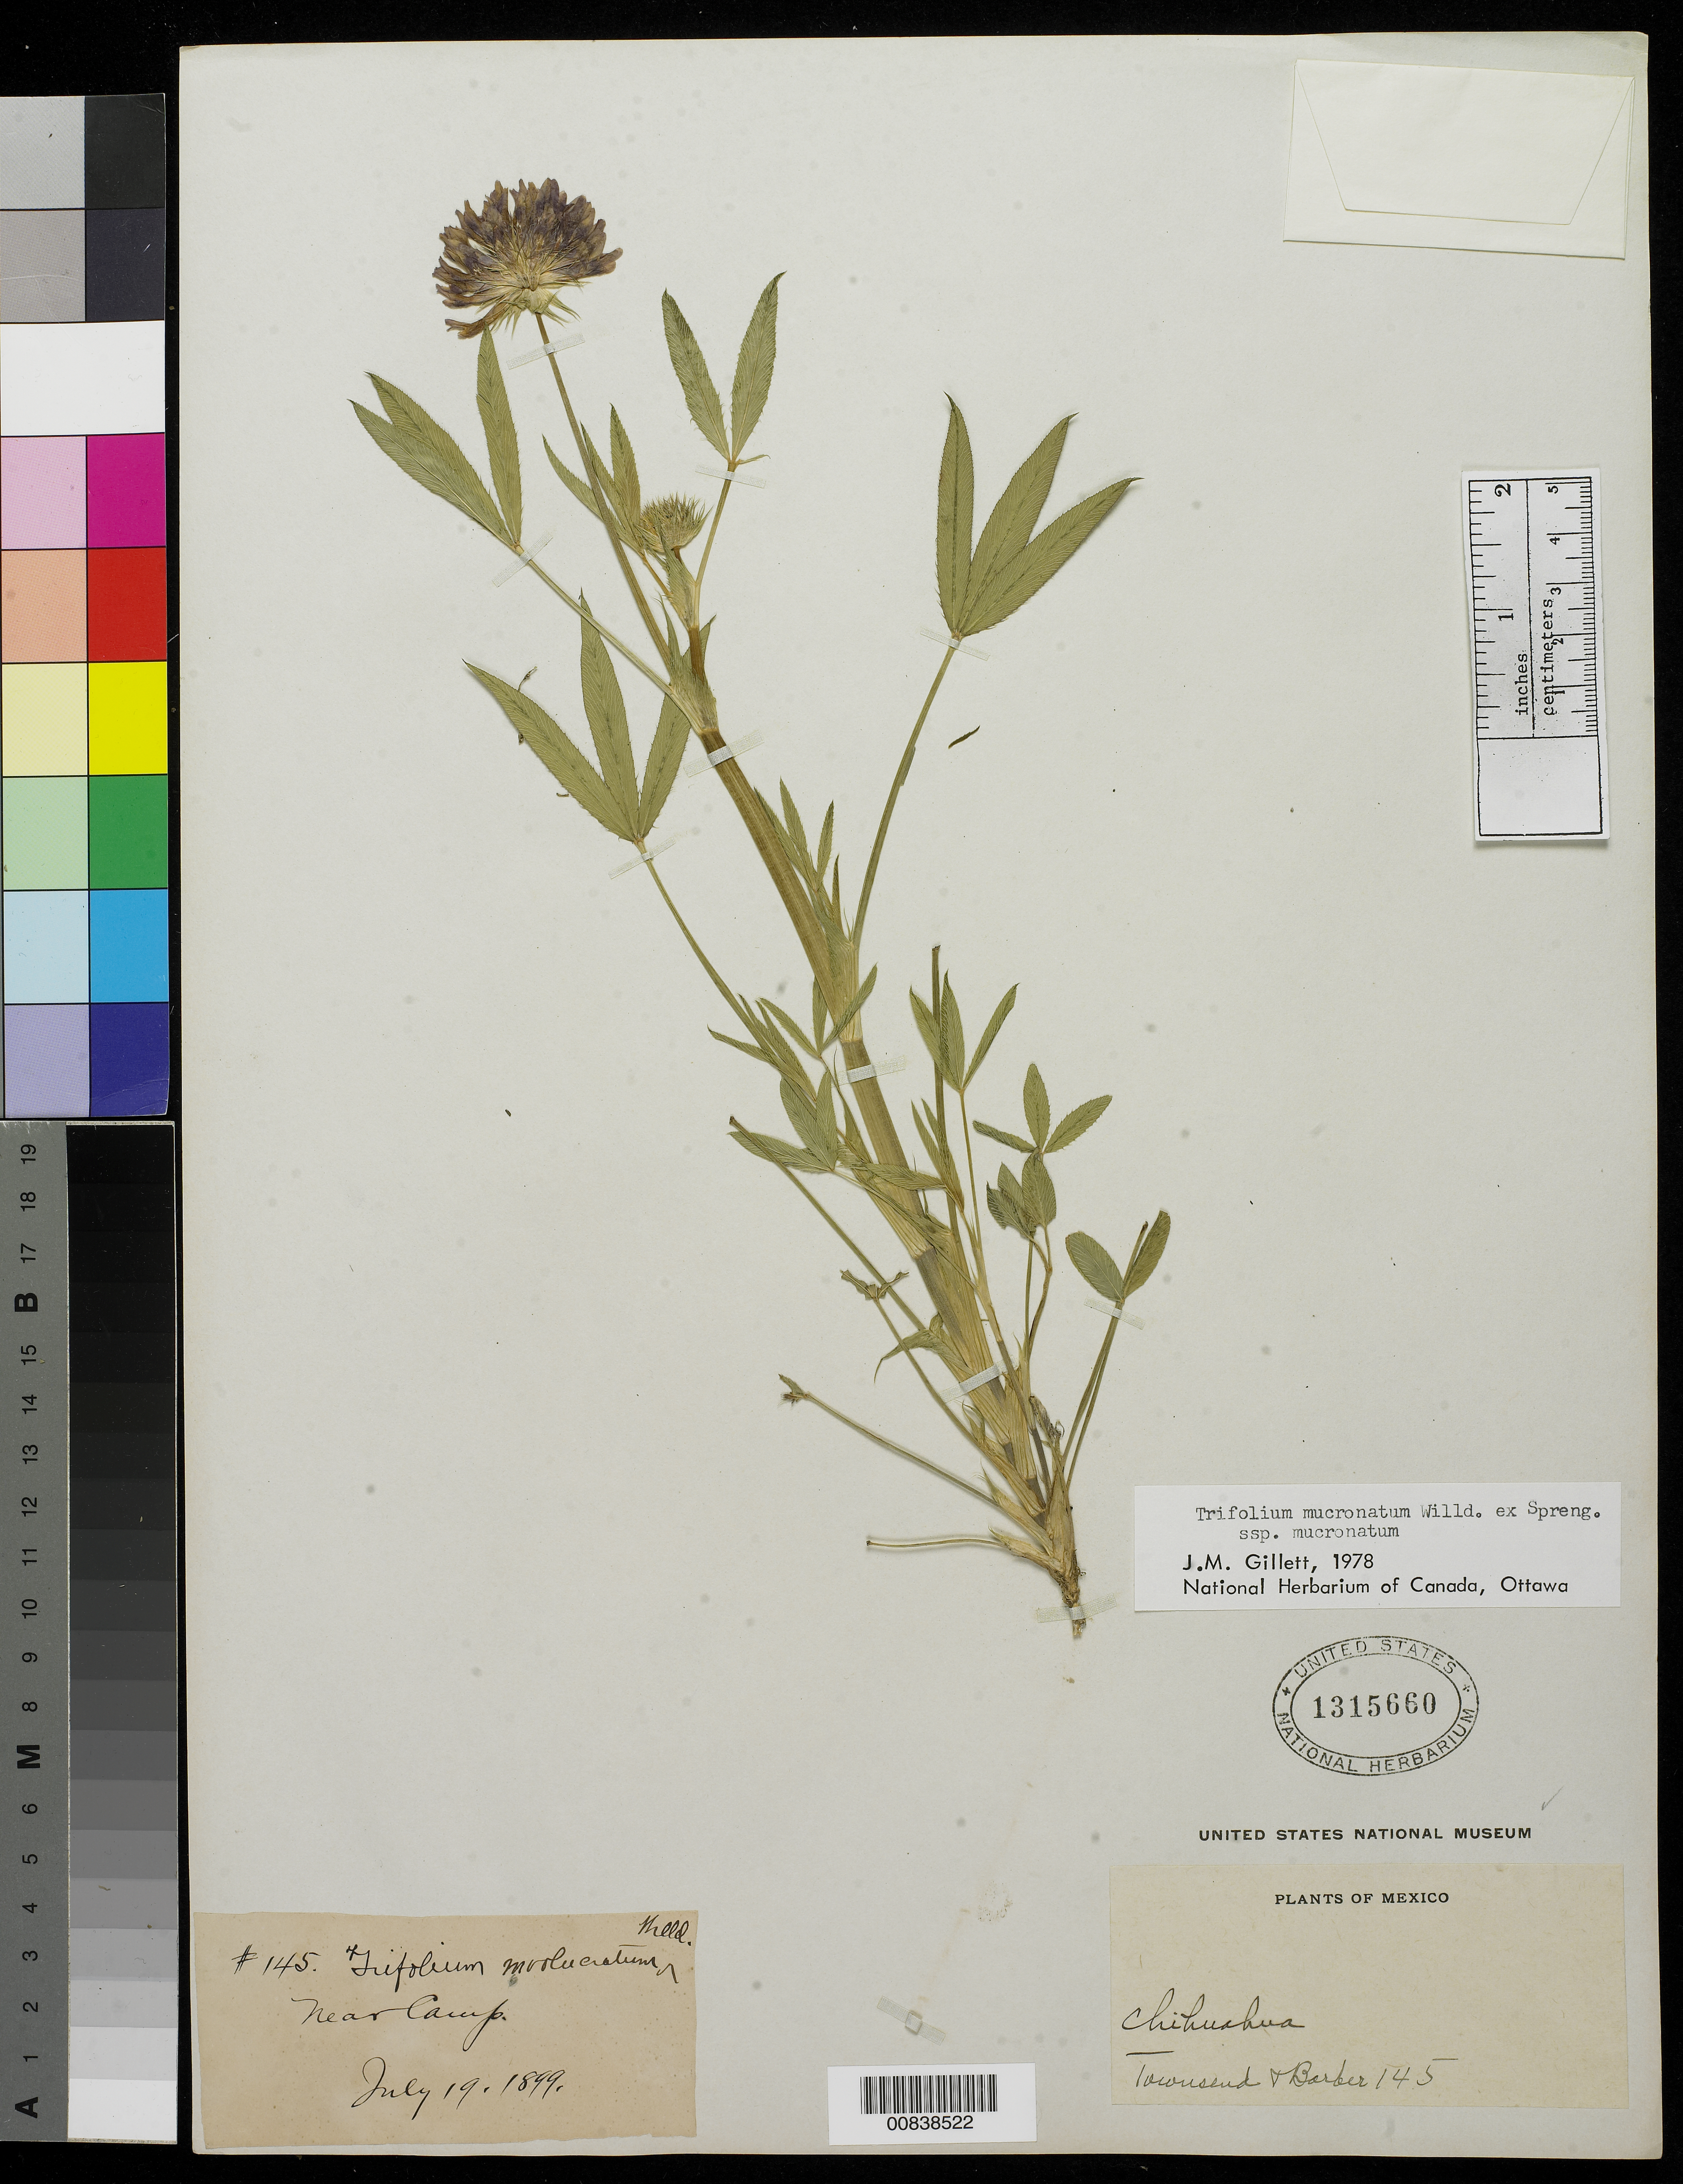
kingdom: Plantae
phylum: Tracheophyta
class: Magnoliopsida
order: Fabales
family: Fabaceae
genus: Trifolium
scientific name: Trifolium mucronatum subsp. mucronatum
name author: Willd. ex Spreng.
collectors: C. H. T. Townsend & C. Barber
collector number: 145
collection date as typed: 19 Jul 1899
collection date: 1899-07-19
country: Mexico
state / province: Chihuahua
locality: Near Camp.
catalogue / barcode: US 1315660